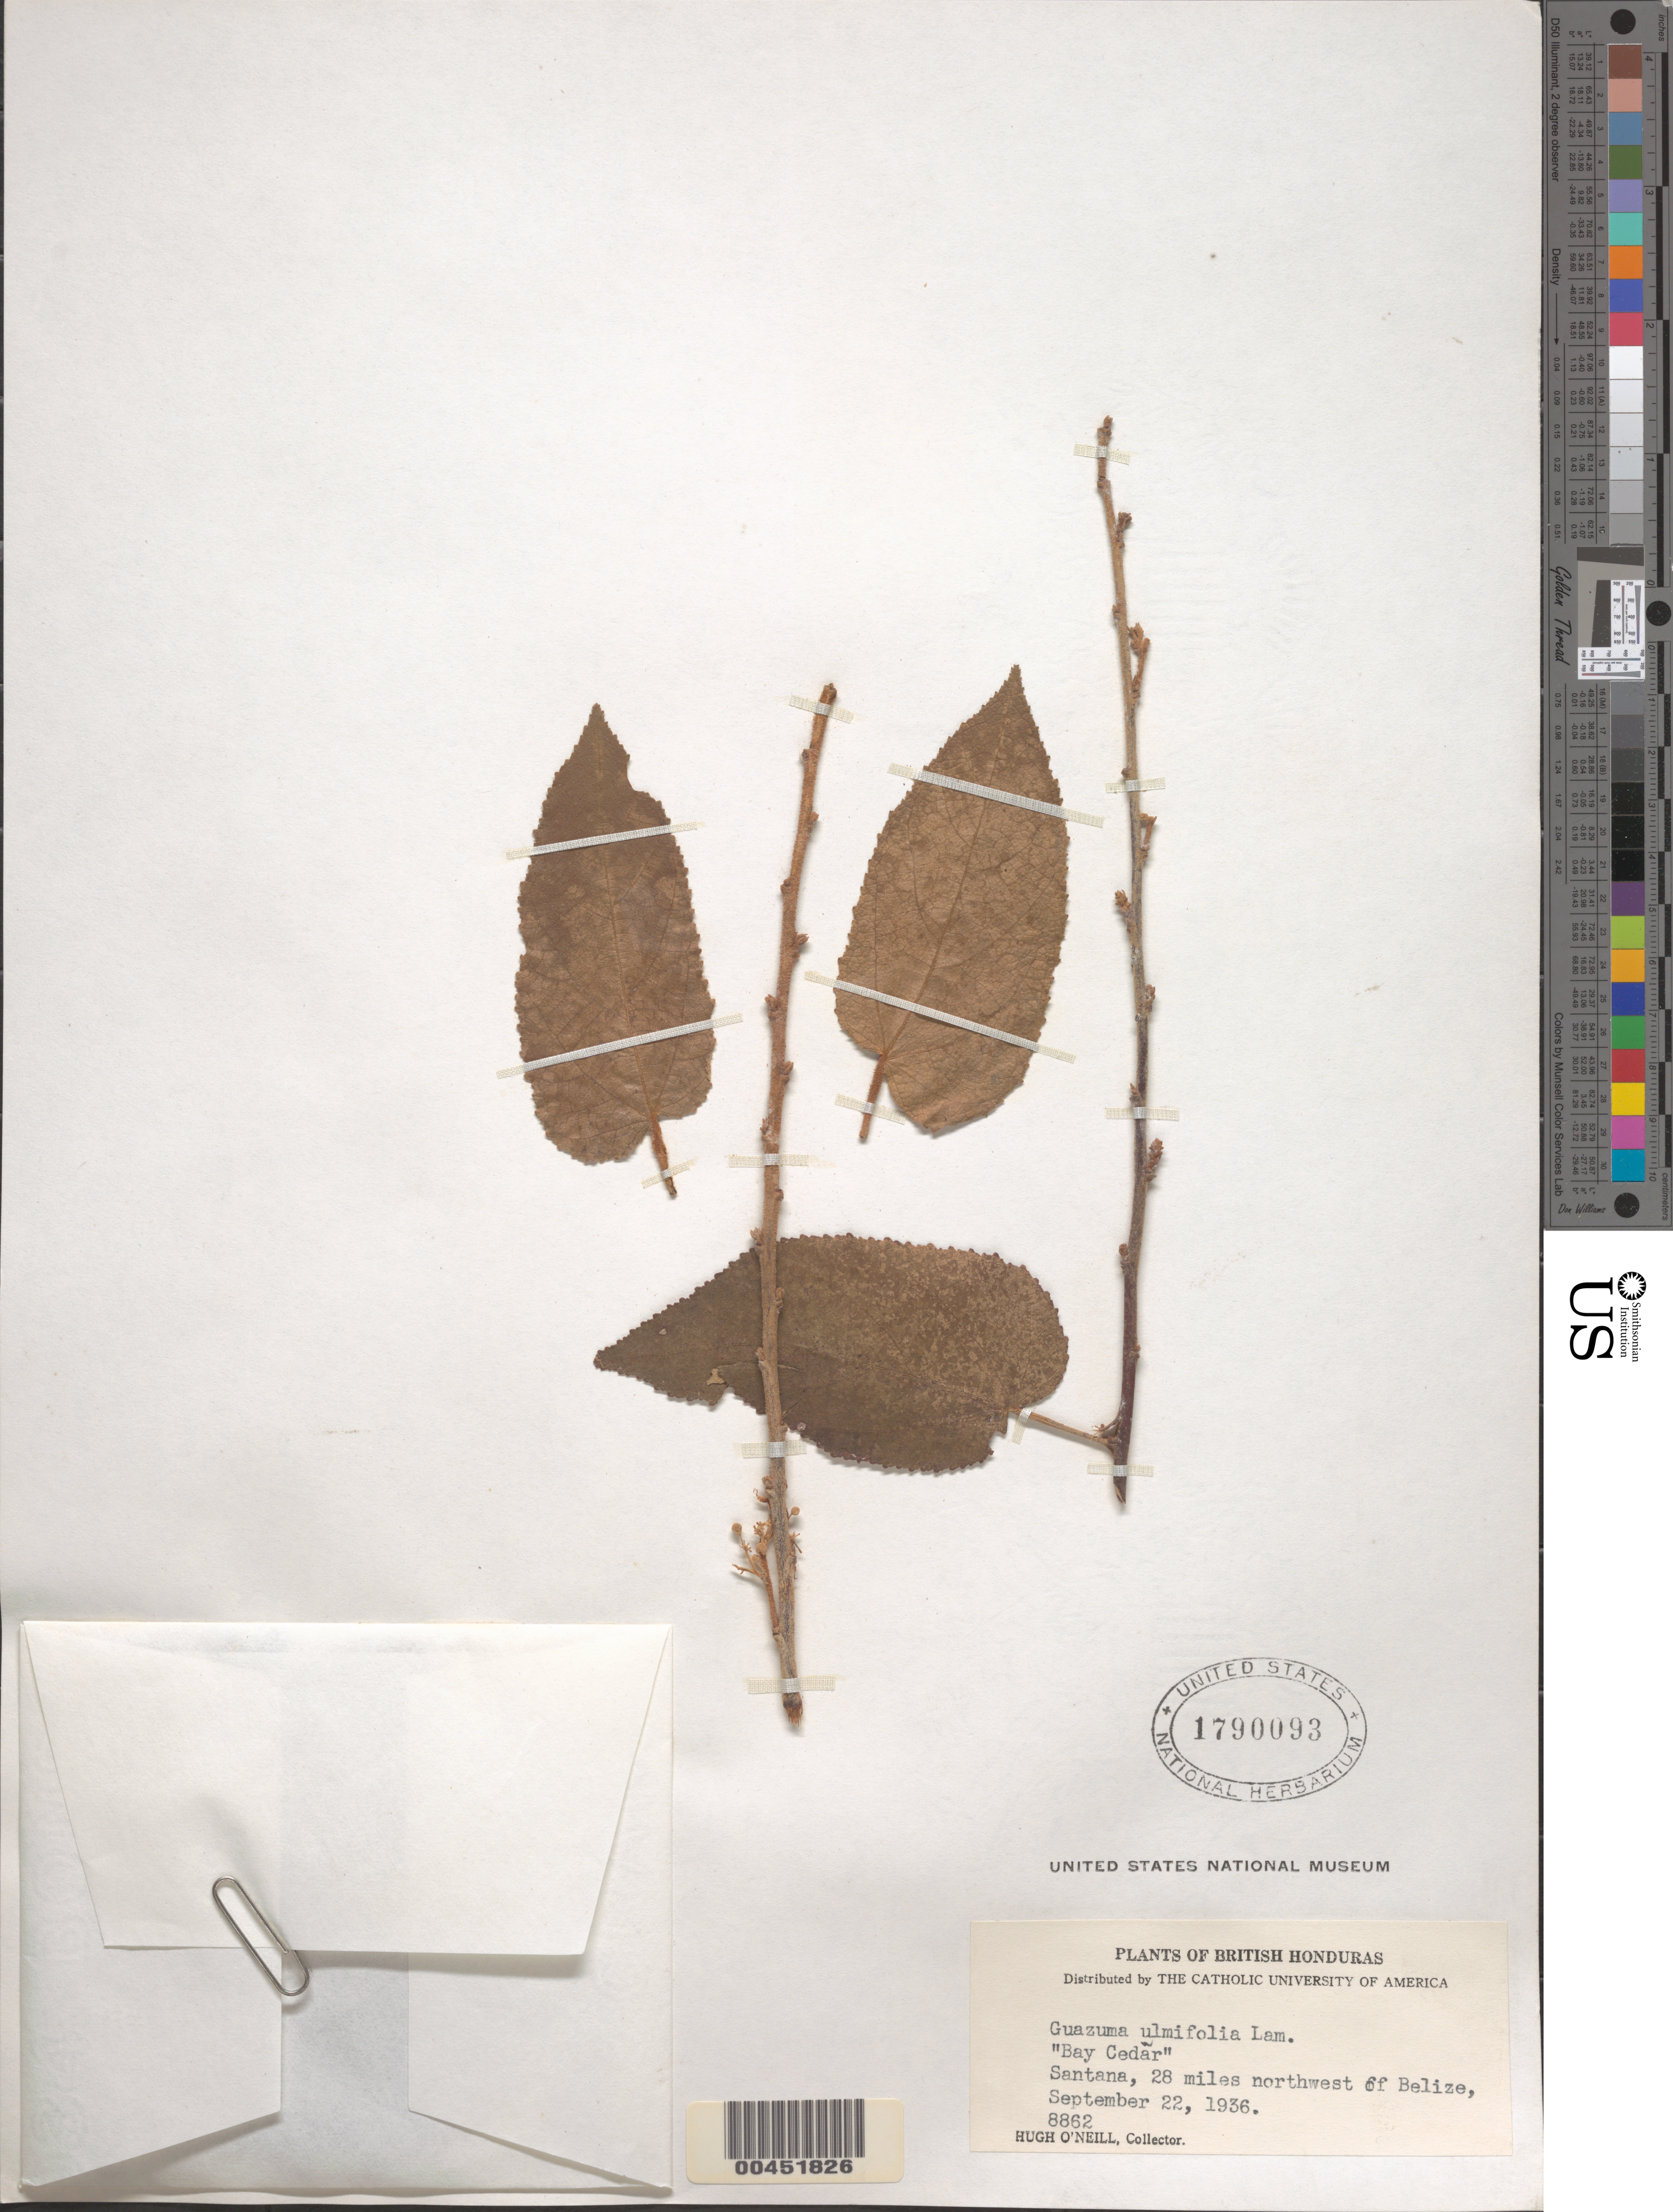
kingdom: Plantae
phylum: Tracheophyta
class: Magnoliopsida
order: Malvales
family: Malvaceae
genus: Guazuma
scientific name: Guazuma ulmifolia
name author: Lam.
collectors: H. O'Neill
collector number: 8862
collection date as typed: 22 Sep 1936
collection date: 1936-09-22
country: Belize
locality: Santana, 28 mi. NW of Belize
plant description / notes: Common name: Bay Cedar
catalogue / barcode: US 1790093